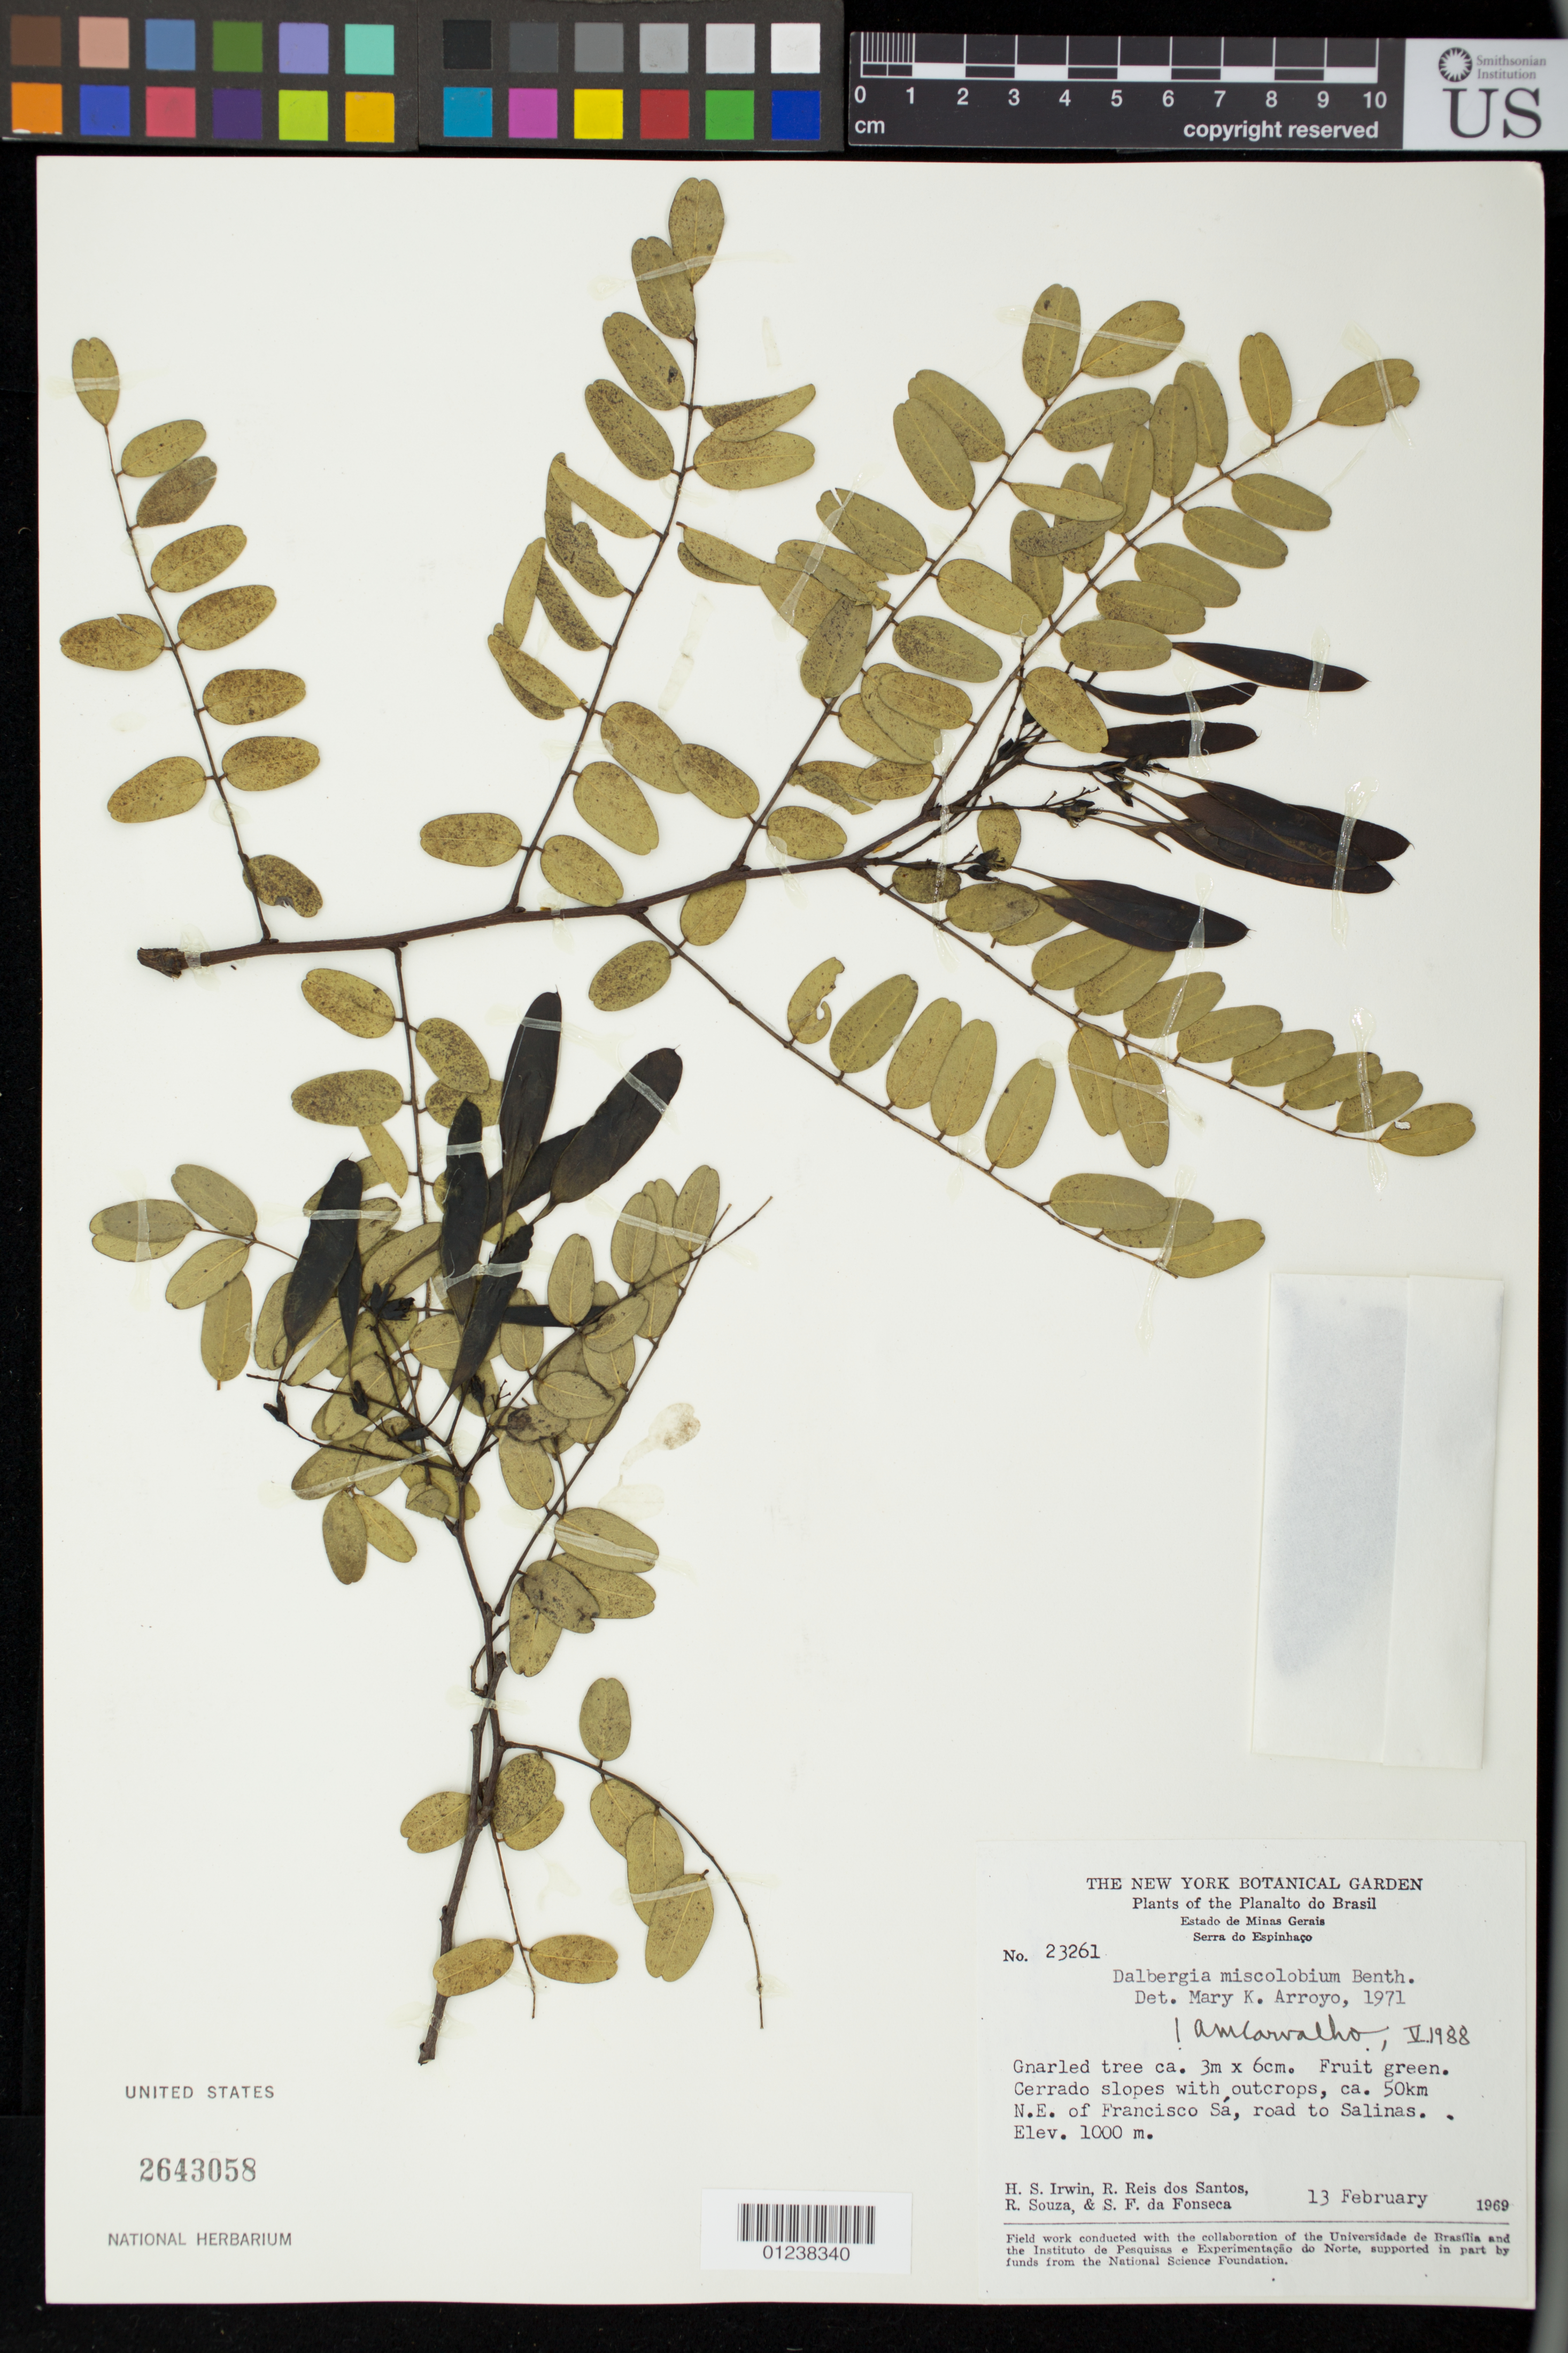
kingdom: Plantae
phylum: Tracheophyta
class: Magnoliopsida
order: Fabales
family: Fabaceae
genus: Dalbergia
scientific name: Dalbergia miscolobium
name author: Benth.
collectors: H. Irwin, R. R. Santos, R. Souza & S. F. Fonsêca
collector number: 23261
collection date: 1969-02-13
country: Brazil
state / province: Minas Gerais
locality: Cerrado slopes with outcrops, ca. 50km N.E. of Francisco Sa, road to Salinas.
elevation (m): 1000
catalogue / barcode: US 2643058